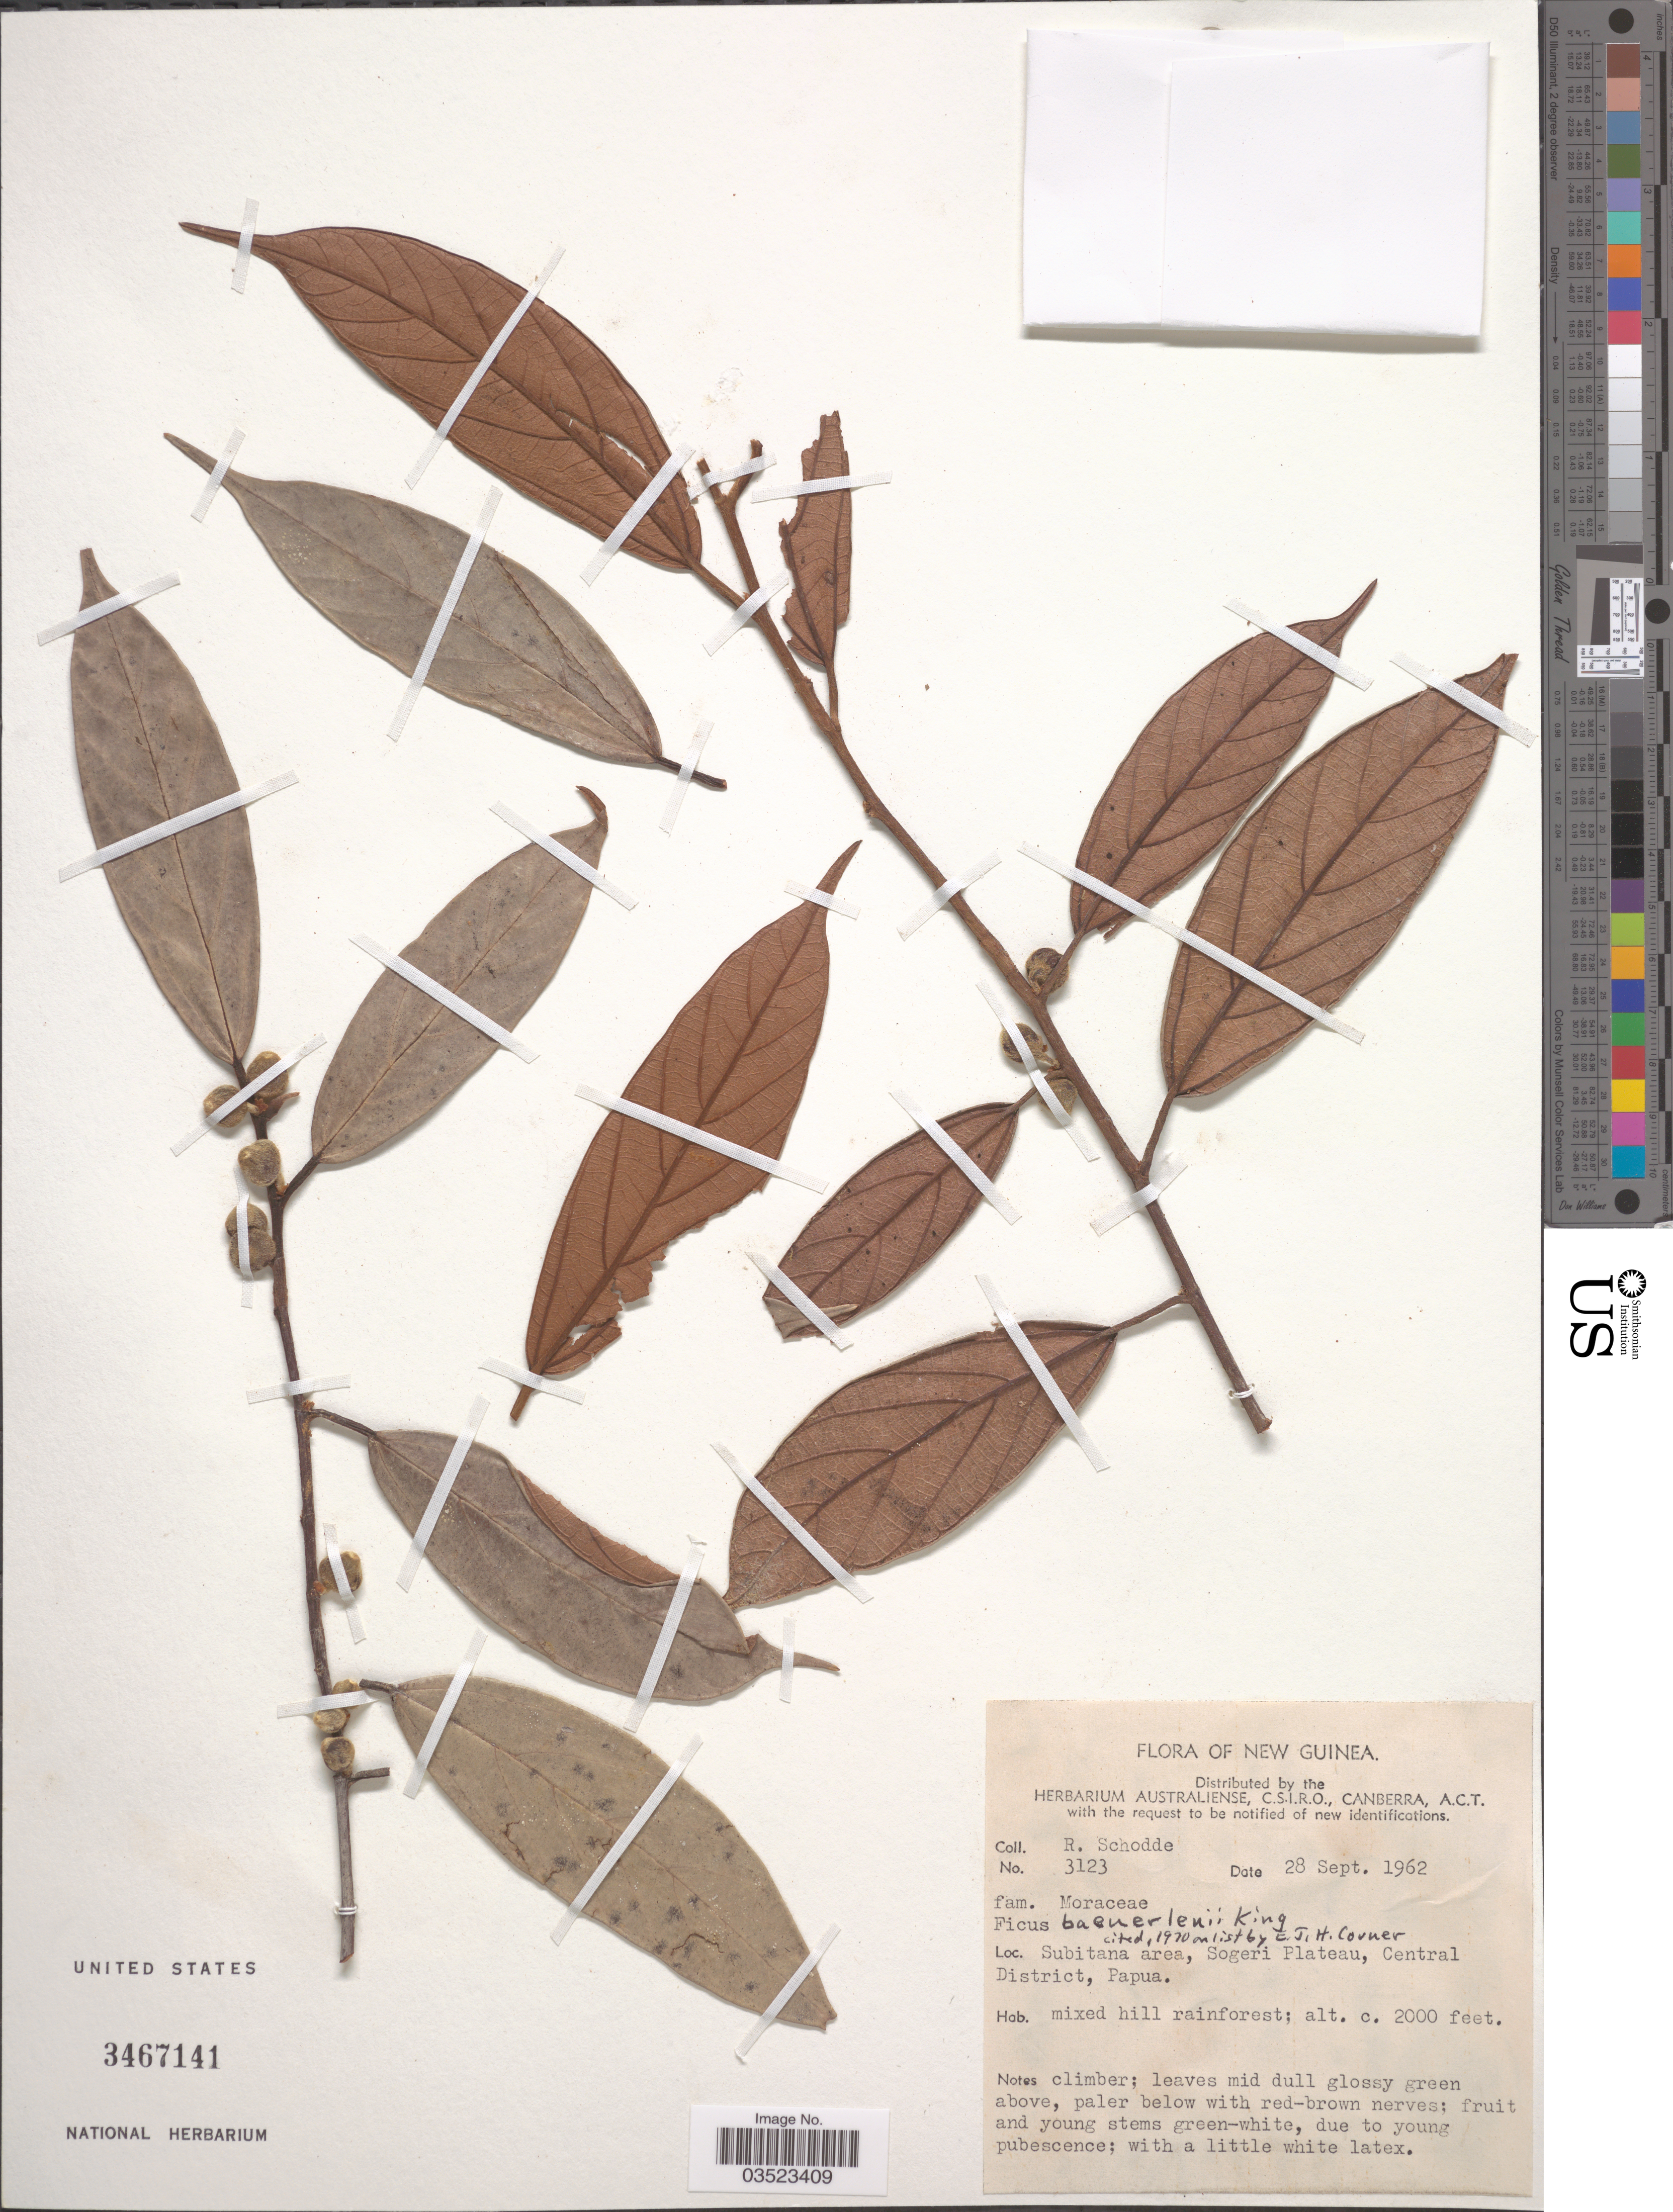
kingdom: Plantae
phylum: Tracheophyta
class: Magnoliopsida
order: Rosales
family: Moraceae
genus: Ficus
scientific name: Ficus baeuerlenii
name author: King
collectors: R. Schodde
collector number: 3123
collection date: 1962-09-28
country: Papua New Guinea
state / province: Central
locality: New Guinea. Subitana area, Sogeri Plateau, Central District, Papua.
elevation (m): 610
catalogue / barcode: US 3467141